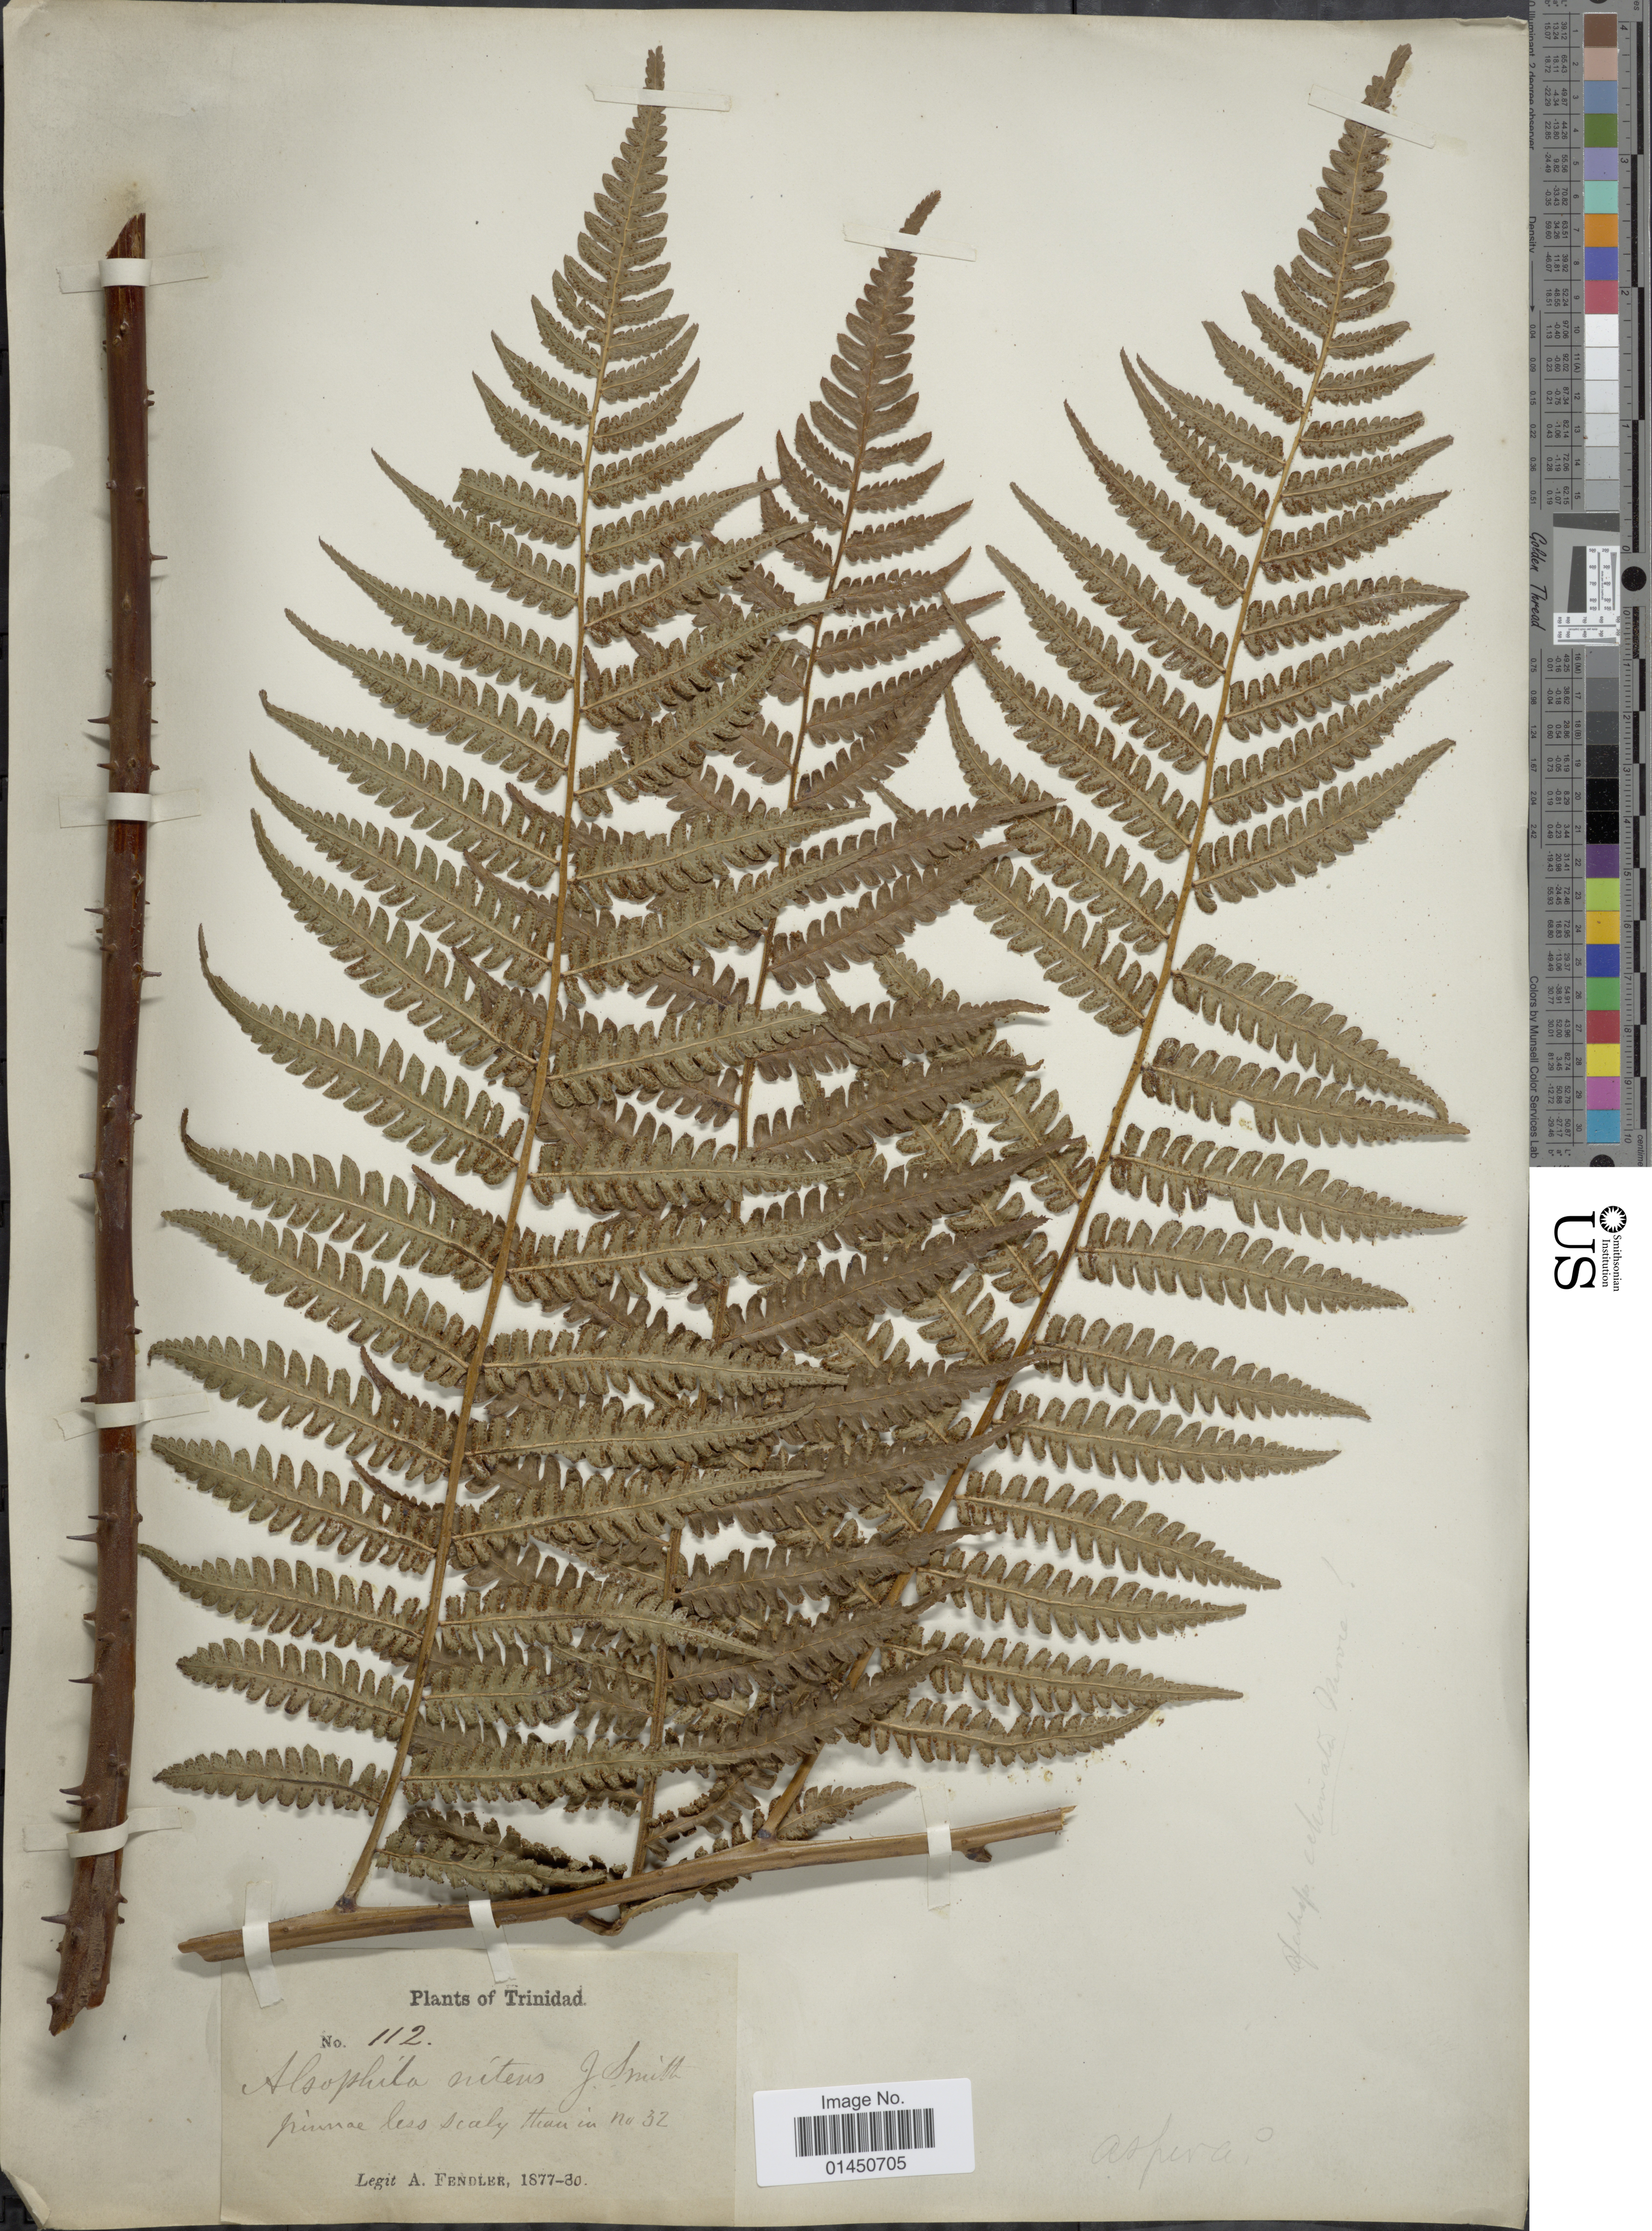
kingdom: Plantae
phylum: Tracheophyta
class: Polypodiopsida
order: Cyatheales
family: Cyatheaceae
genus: Cyathea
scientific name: Cyathea pungens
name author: (Willd.) Domin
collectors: A. Fendler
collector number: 112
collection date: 1877/1880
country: Trinidad and Tobago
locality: Trinidad.